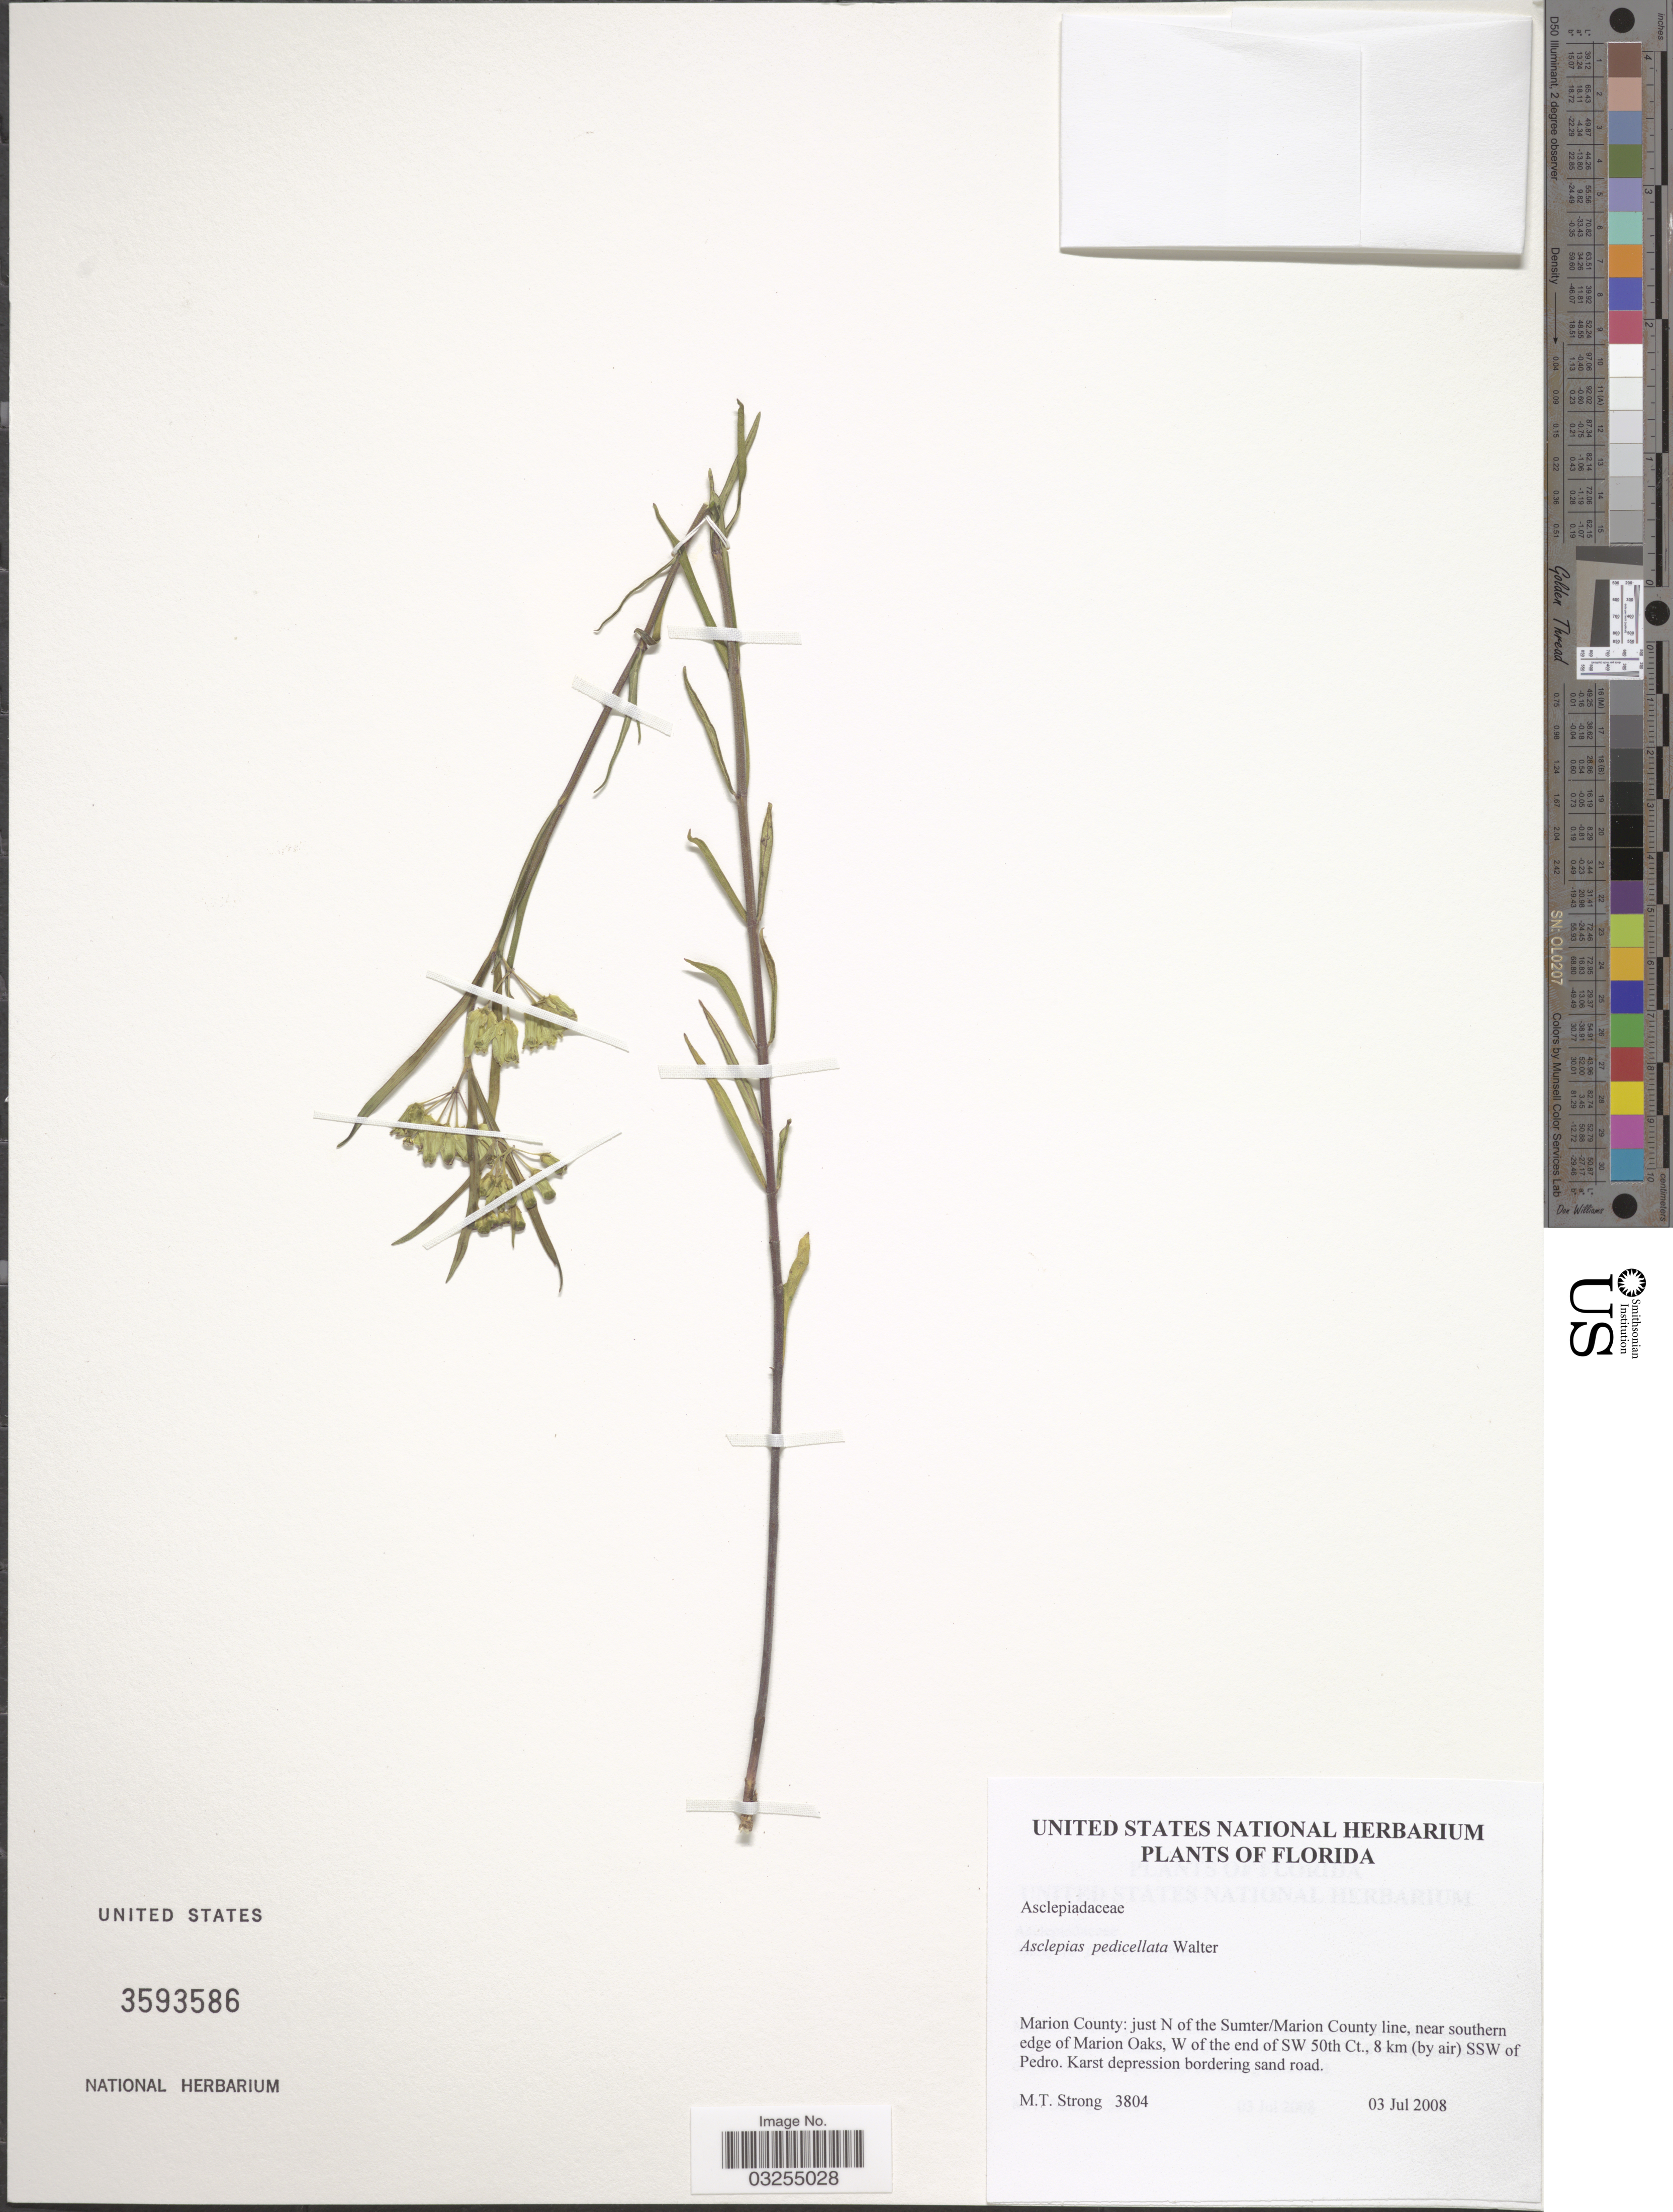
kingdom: Plantae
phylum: Tracheophyta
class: Magnoliopsida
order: Gentianales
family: Apocynaceae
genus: Asclepias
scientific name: Asclepias pedicellata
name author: Walter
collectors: M. T. Strong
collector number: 3804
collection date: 2008-07-03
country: United States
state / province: Florida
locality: Marion County: just N of the Sumter/Marion County line, near southern edge of Marion Oaks, W of the end of SW 50th Ct., 8 km (by air) SSW of Pedro.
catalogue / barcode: US 3593586